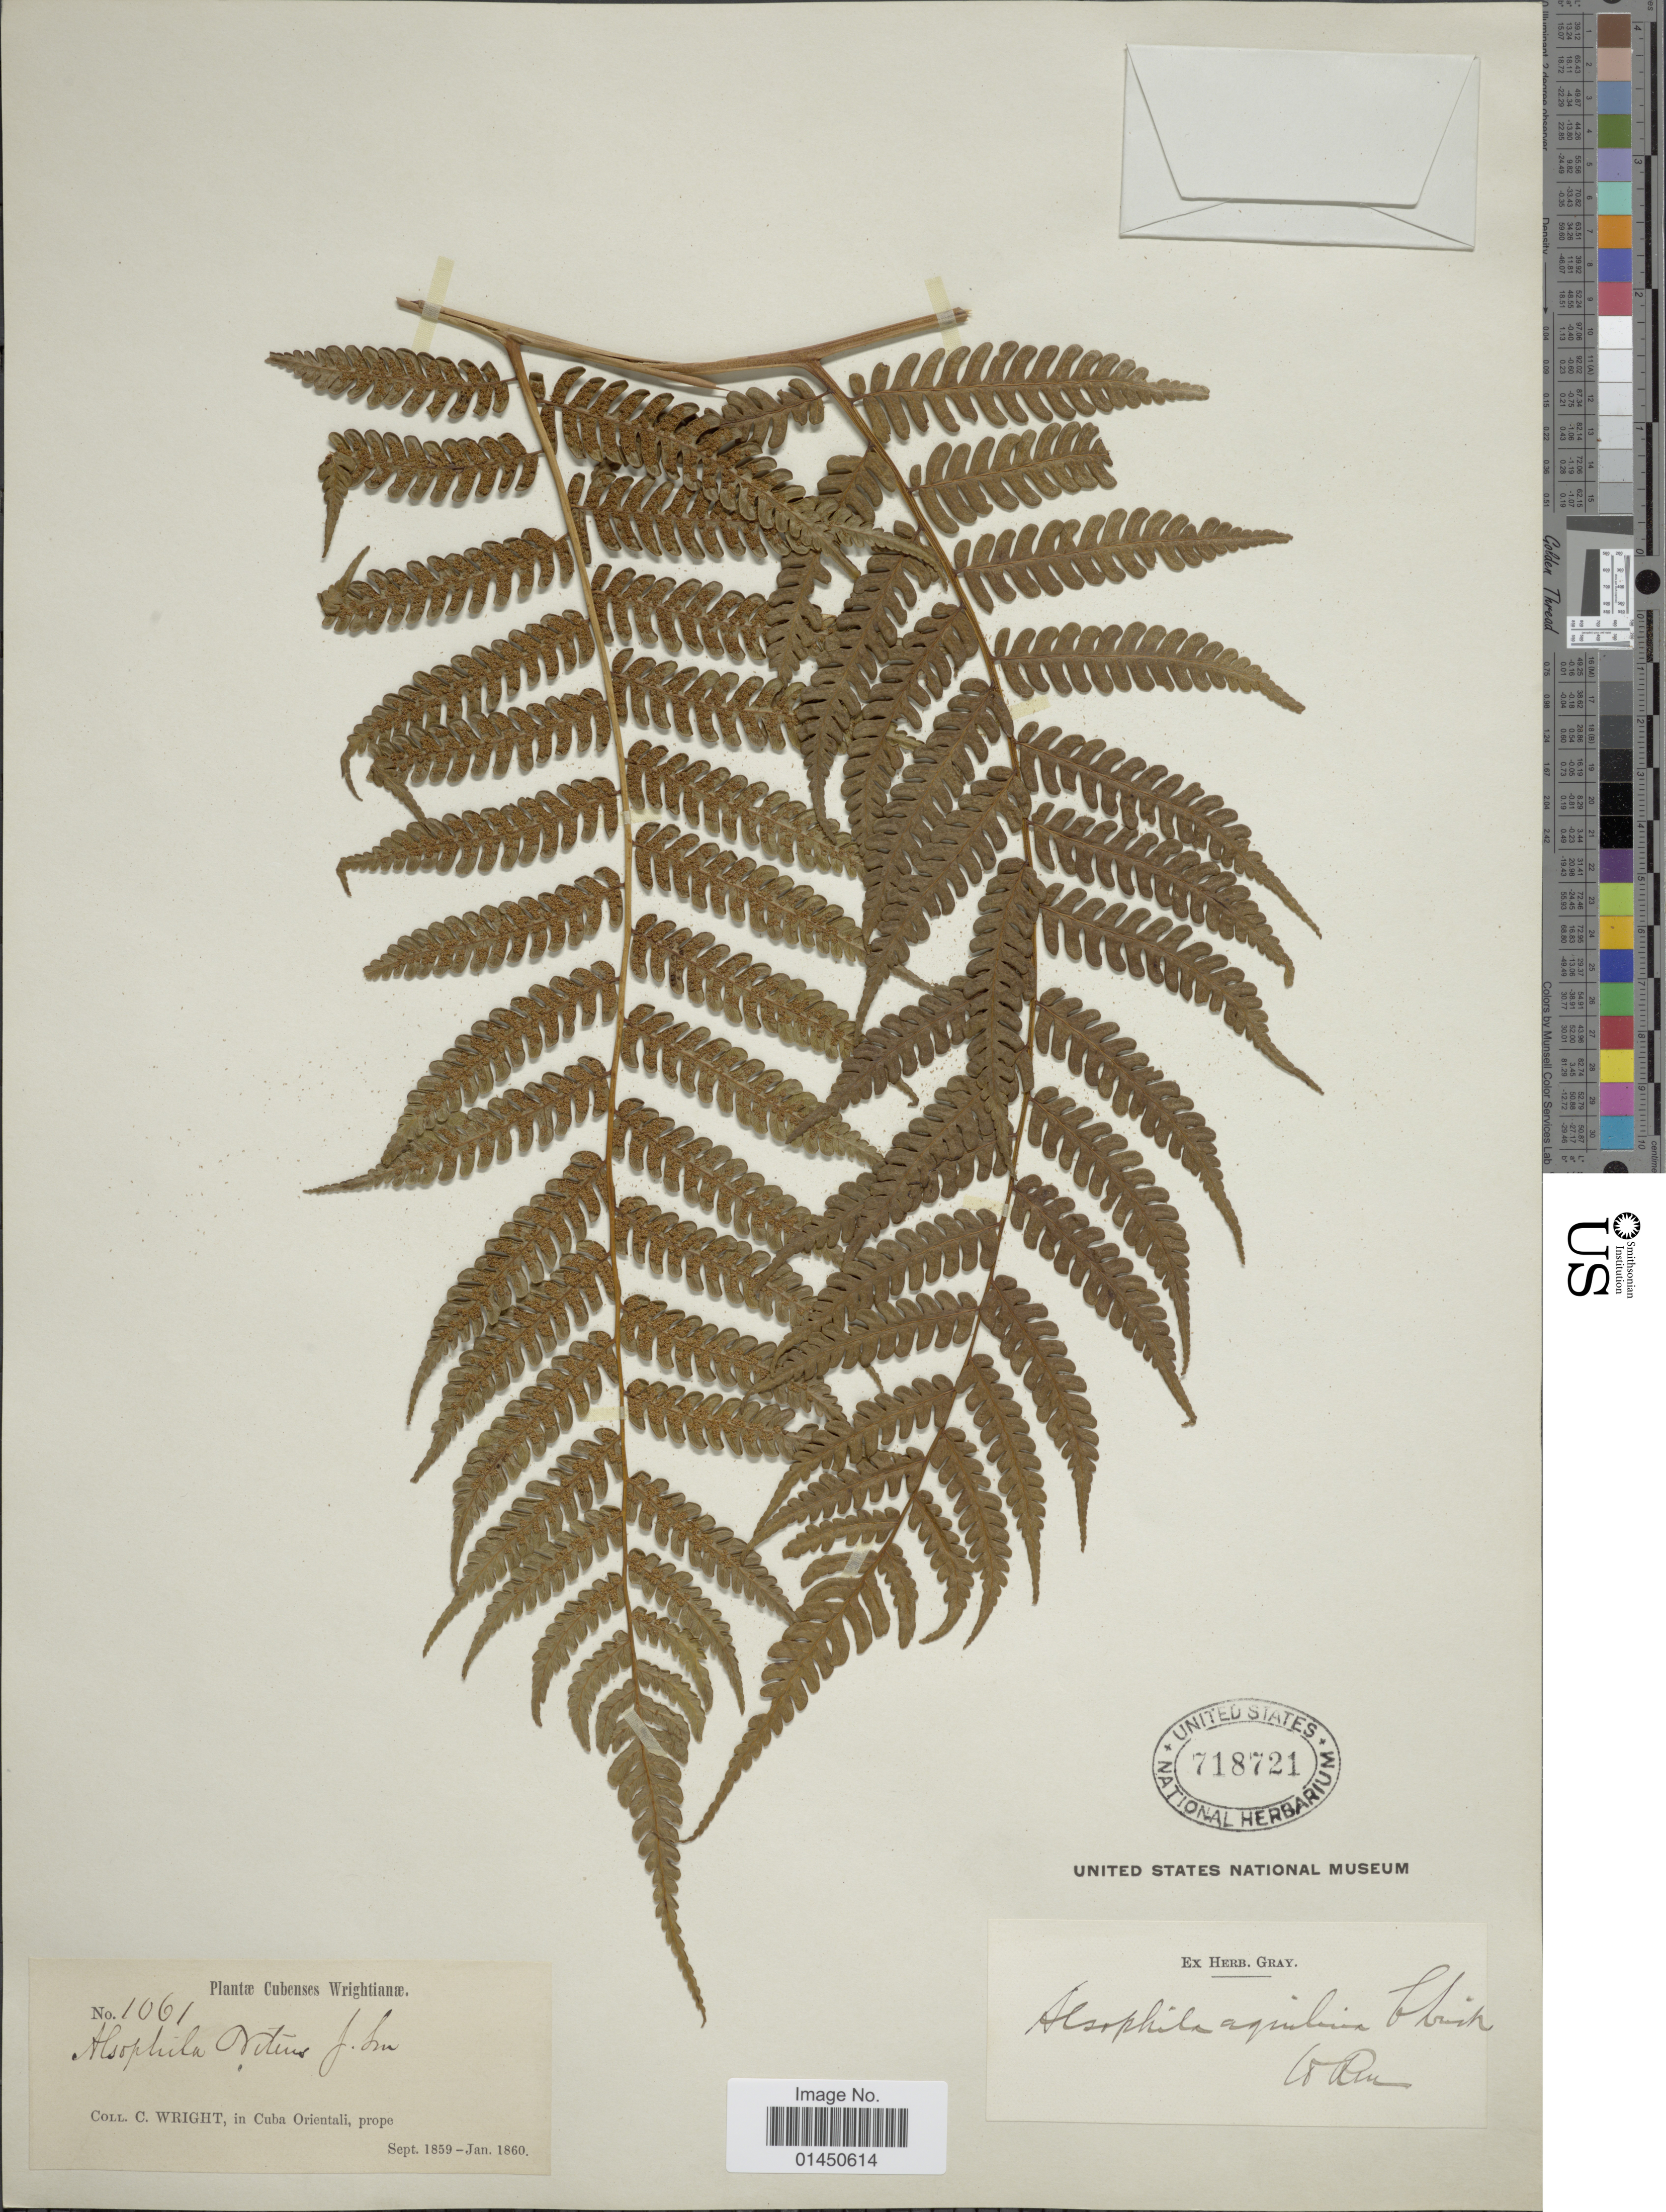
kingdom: Plantae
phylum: Tracheophyta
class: Polypodiopsida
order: Cyatheales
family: Cyatheaceae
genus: Cyathea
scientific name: Cyathea parvula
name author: (Jenman) Domin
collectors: C. Wright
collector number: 1061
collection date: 1859-09/1860-01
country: Cuba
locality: Cubenses, in Cuba Orientali, prope.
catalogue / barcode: US 718721